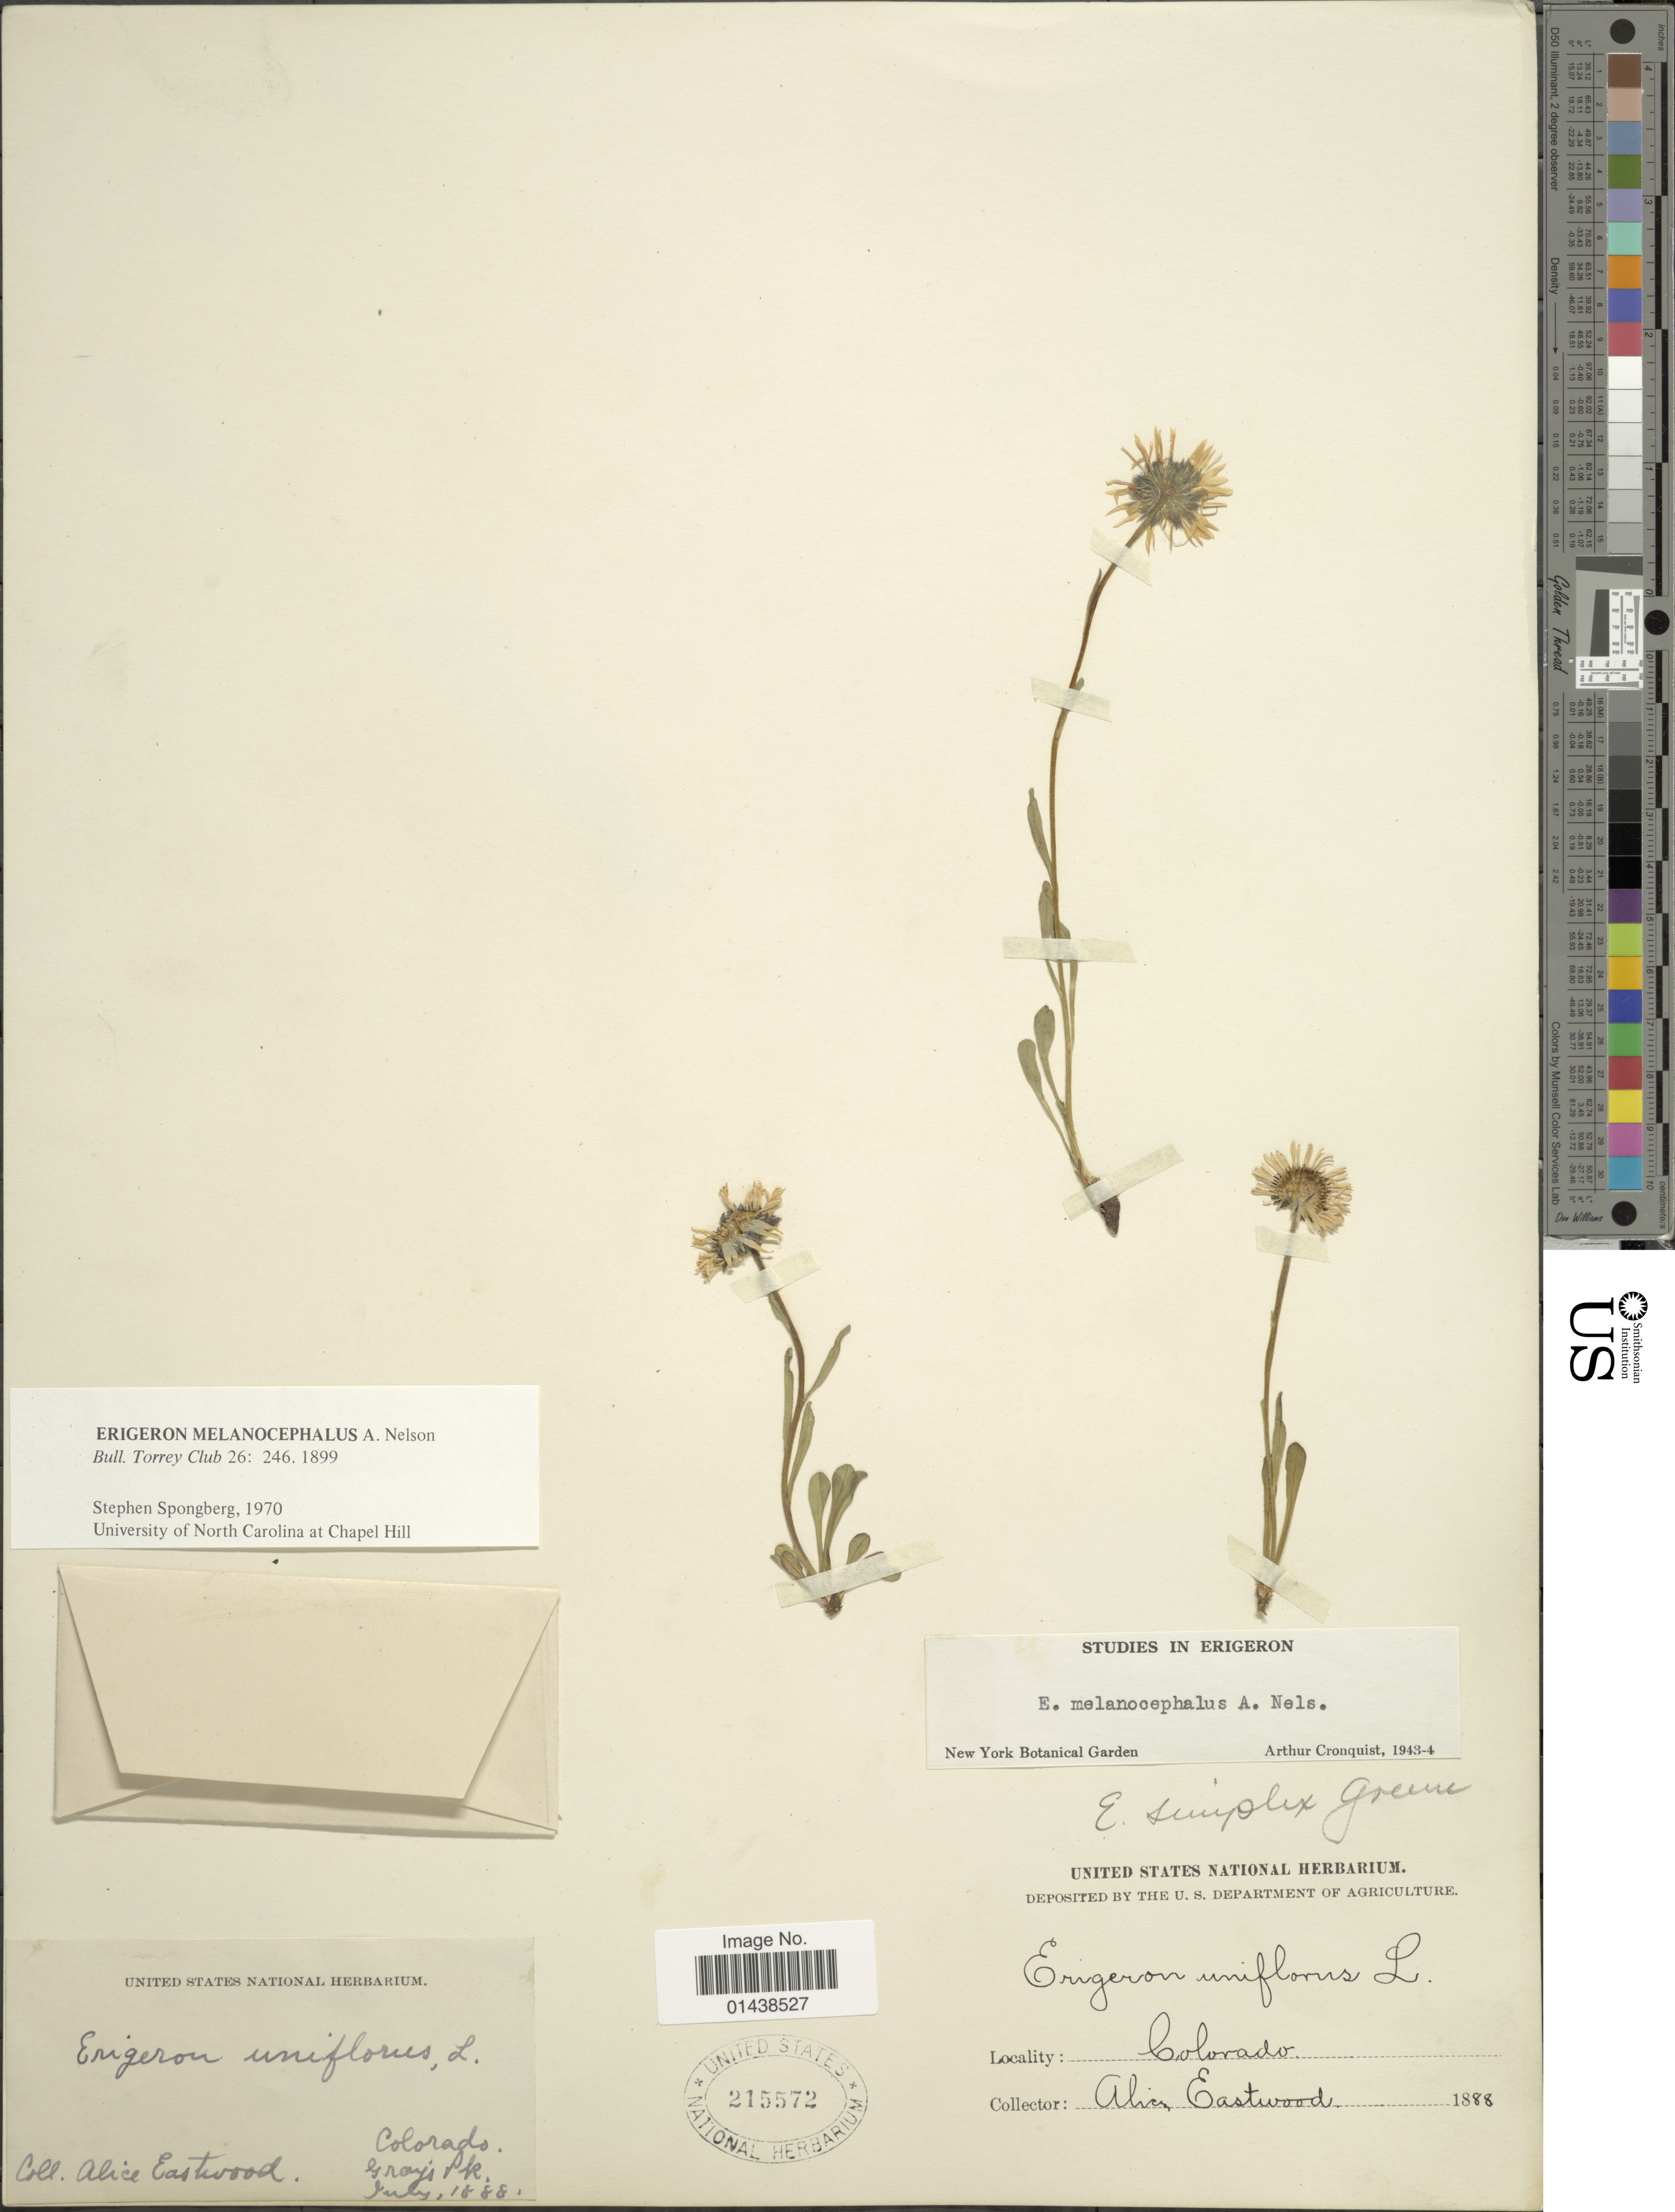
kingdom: Plantae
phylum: Tracheophyta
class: Magnoliopsida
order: Asterales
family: Asteraceae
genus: Erigeron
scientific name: Erigeron melanocephalus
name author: (A. Nelson) A. Nelson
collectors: A. Eastwood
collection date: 1888-07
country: United States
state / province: Colorado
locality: Grays Pk.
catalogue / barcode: US 215572